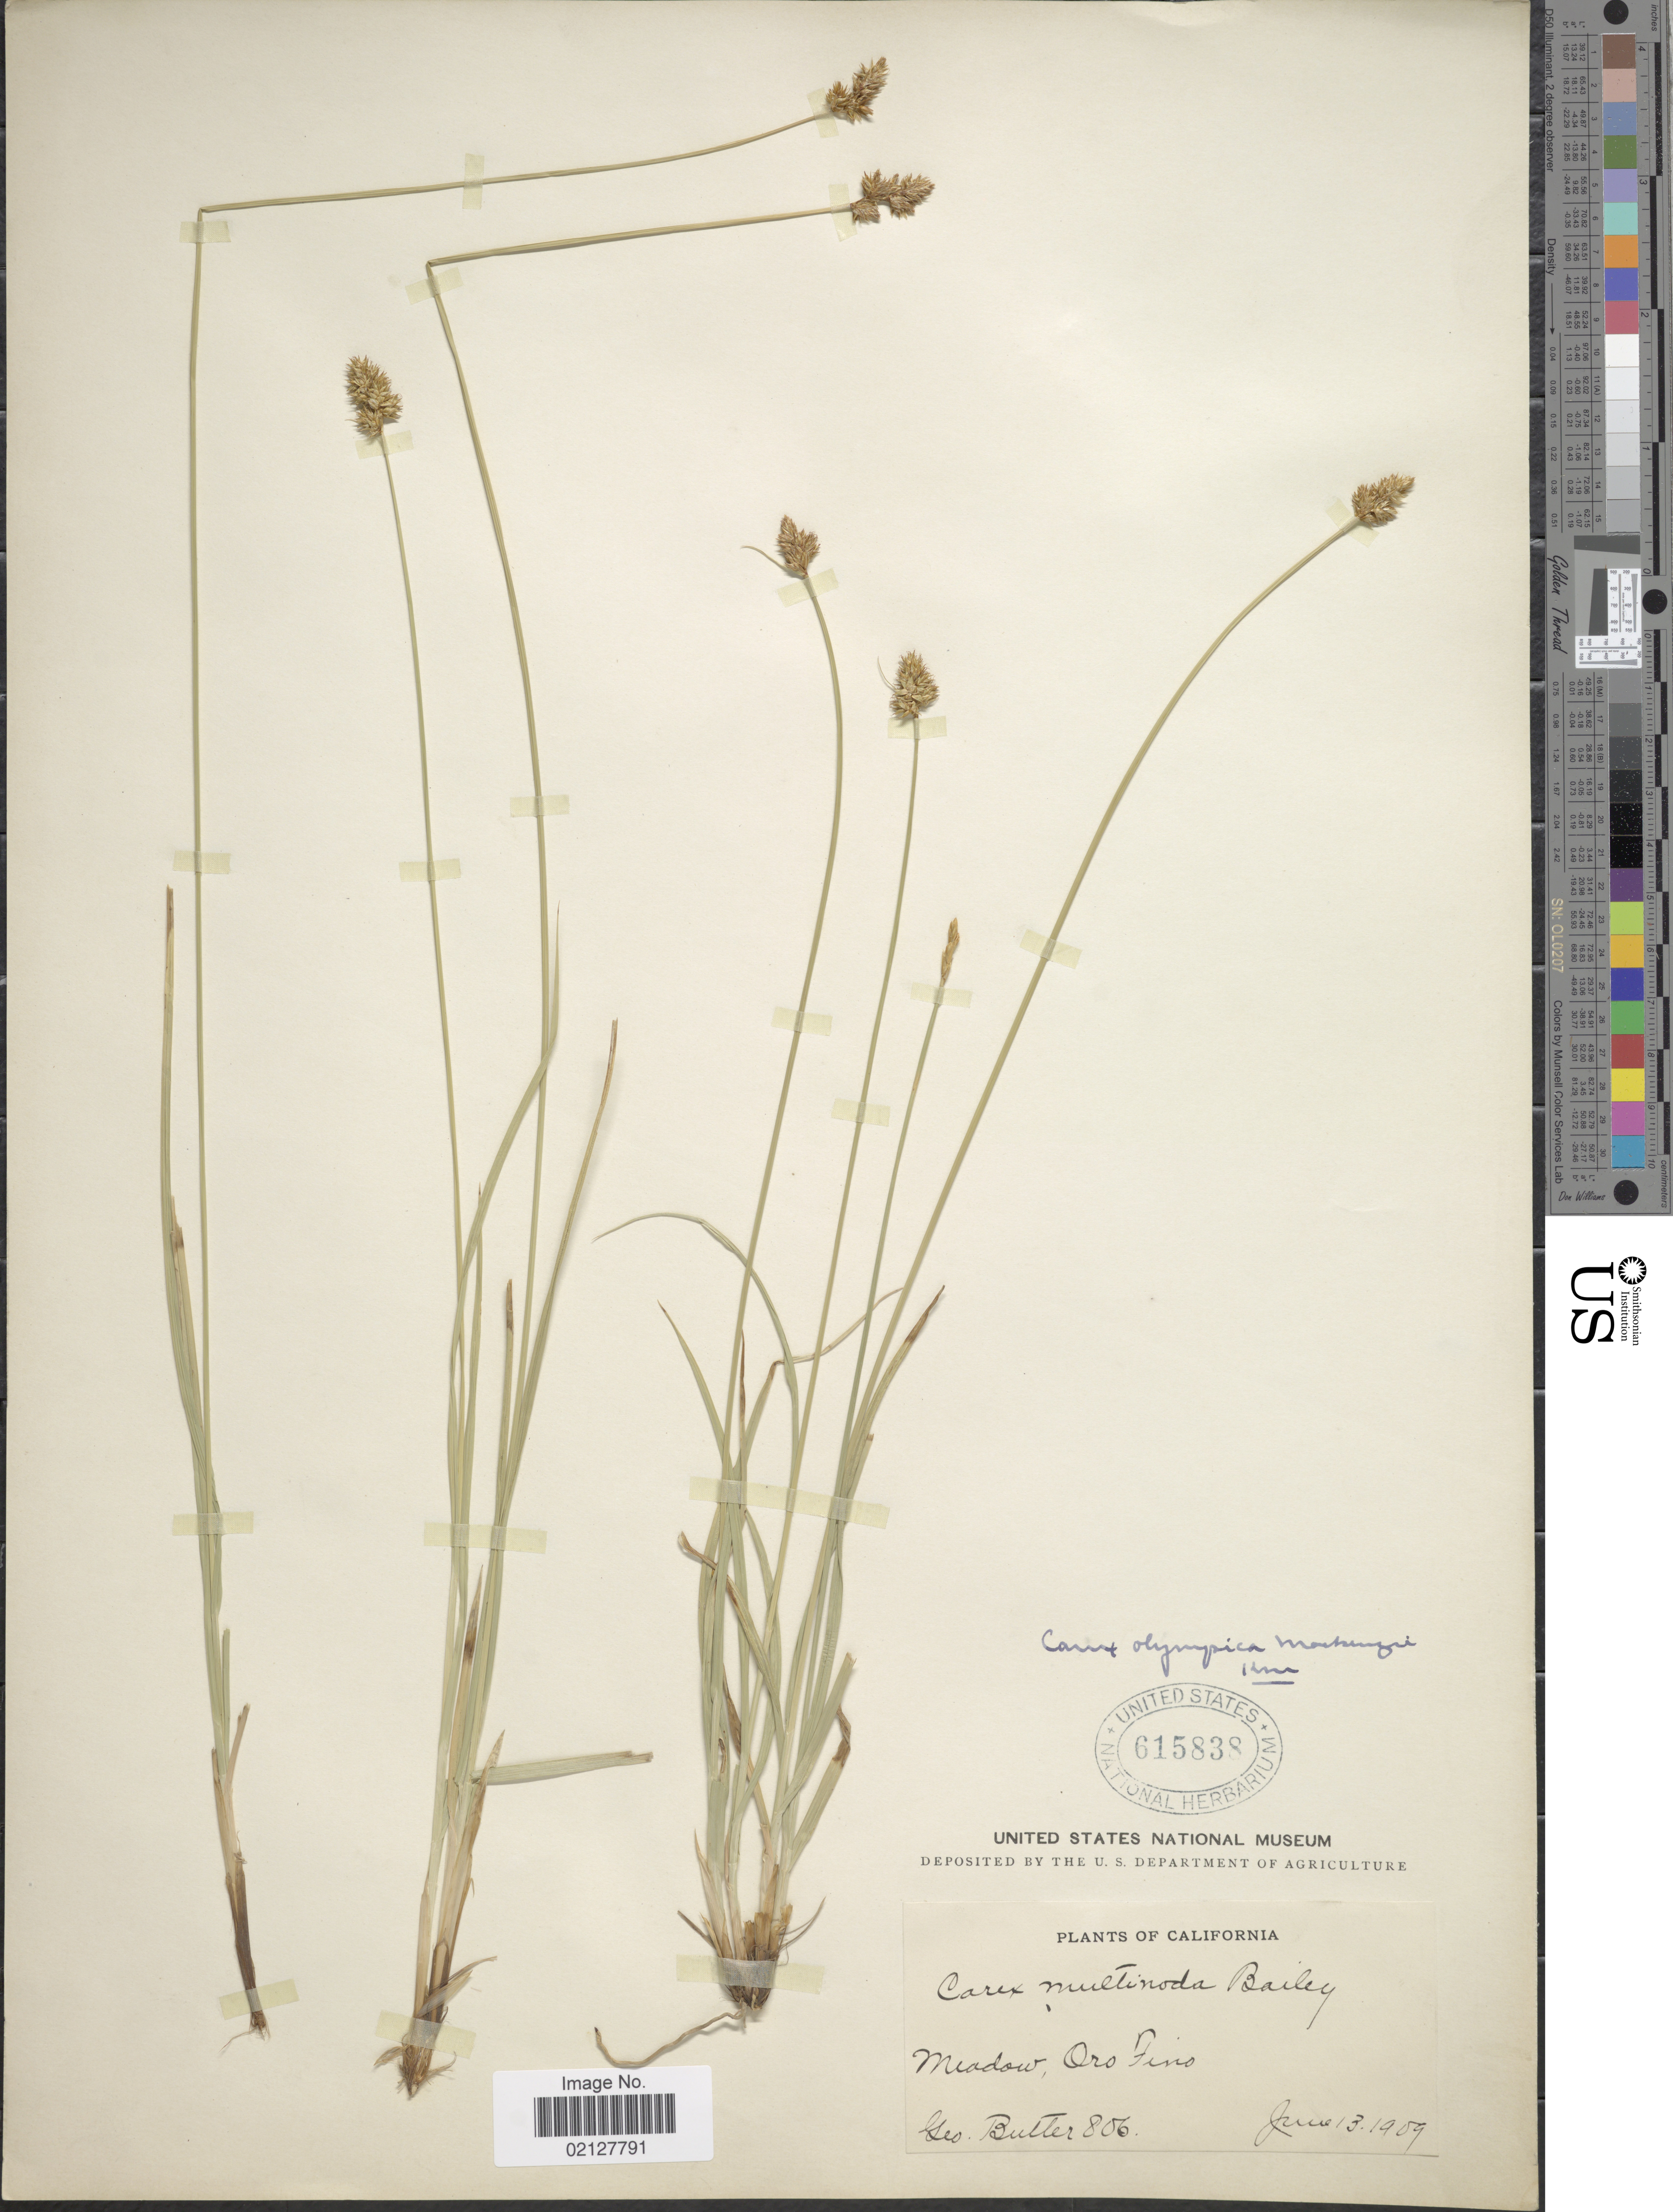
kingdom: Plantae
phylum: Tracheophyta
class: Liliopsida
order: Poales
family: Cyperaceae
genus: Carex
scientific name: Carex pachystachya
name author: Cham. ex Steud.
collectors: G. D. Butler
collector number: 806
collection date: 1909-06-13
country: United States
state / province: California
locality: Meadow, Oro Fino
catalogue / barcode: US 615838